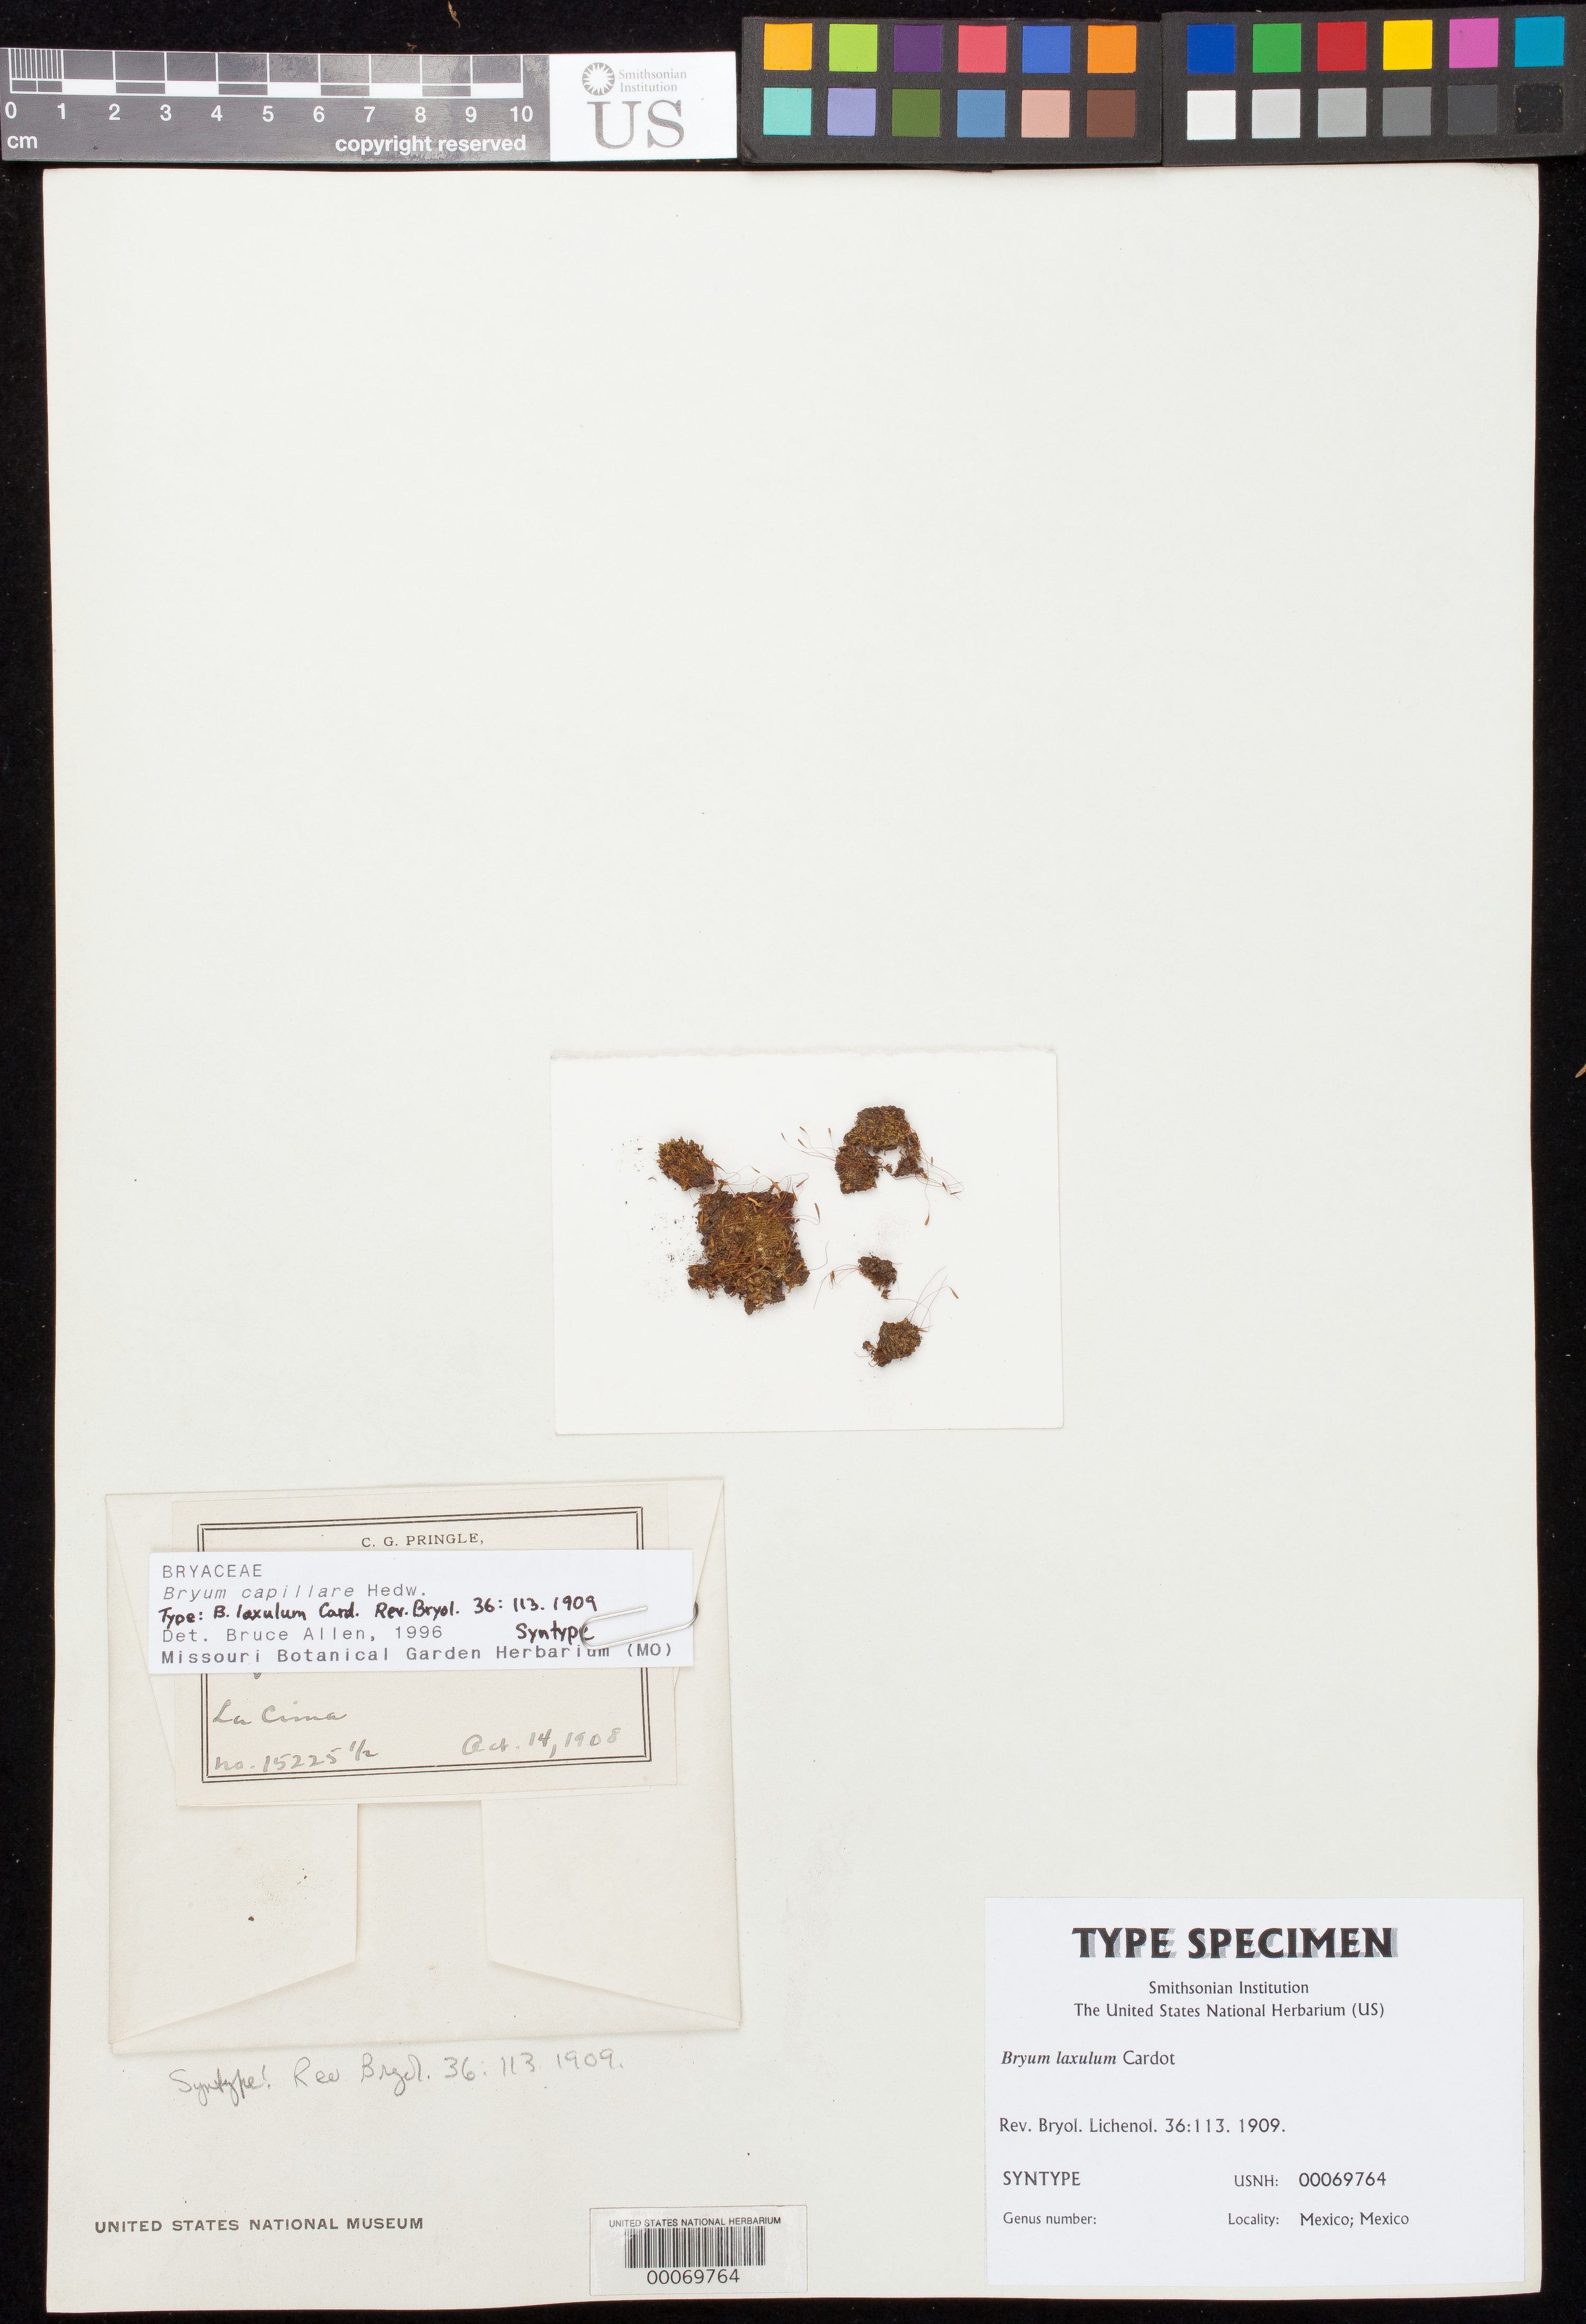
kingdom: Plantae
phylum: Bryophyta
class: Bryopsida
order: Bryales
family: Bryaceae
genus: Bryum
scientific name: Bryum laxulum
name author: Cardot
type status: Syntype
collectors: C. G. Pringle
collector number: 15225-1/2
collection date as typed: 14 Oct 1908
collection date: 1908-10-14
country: Mexico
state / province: México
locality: La Cima.